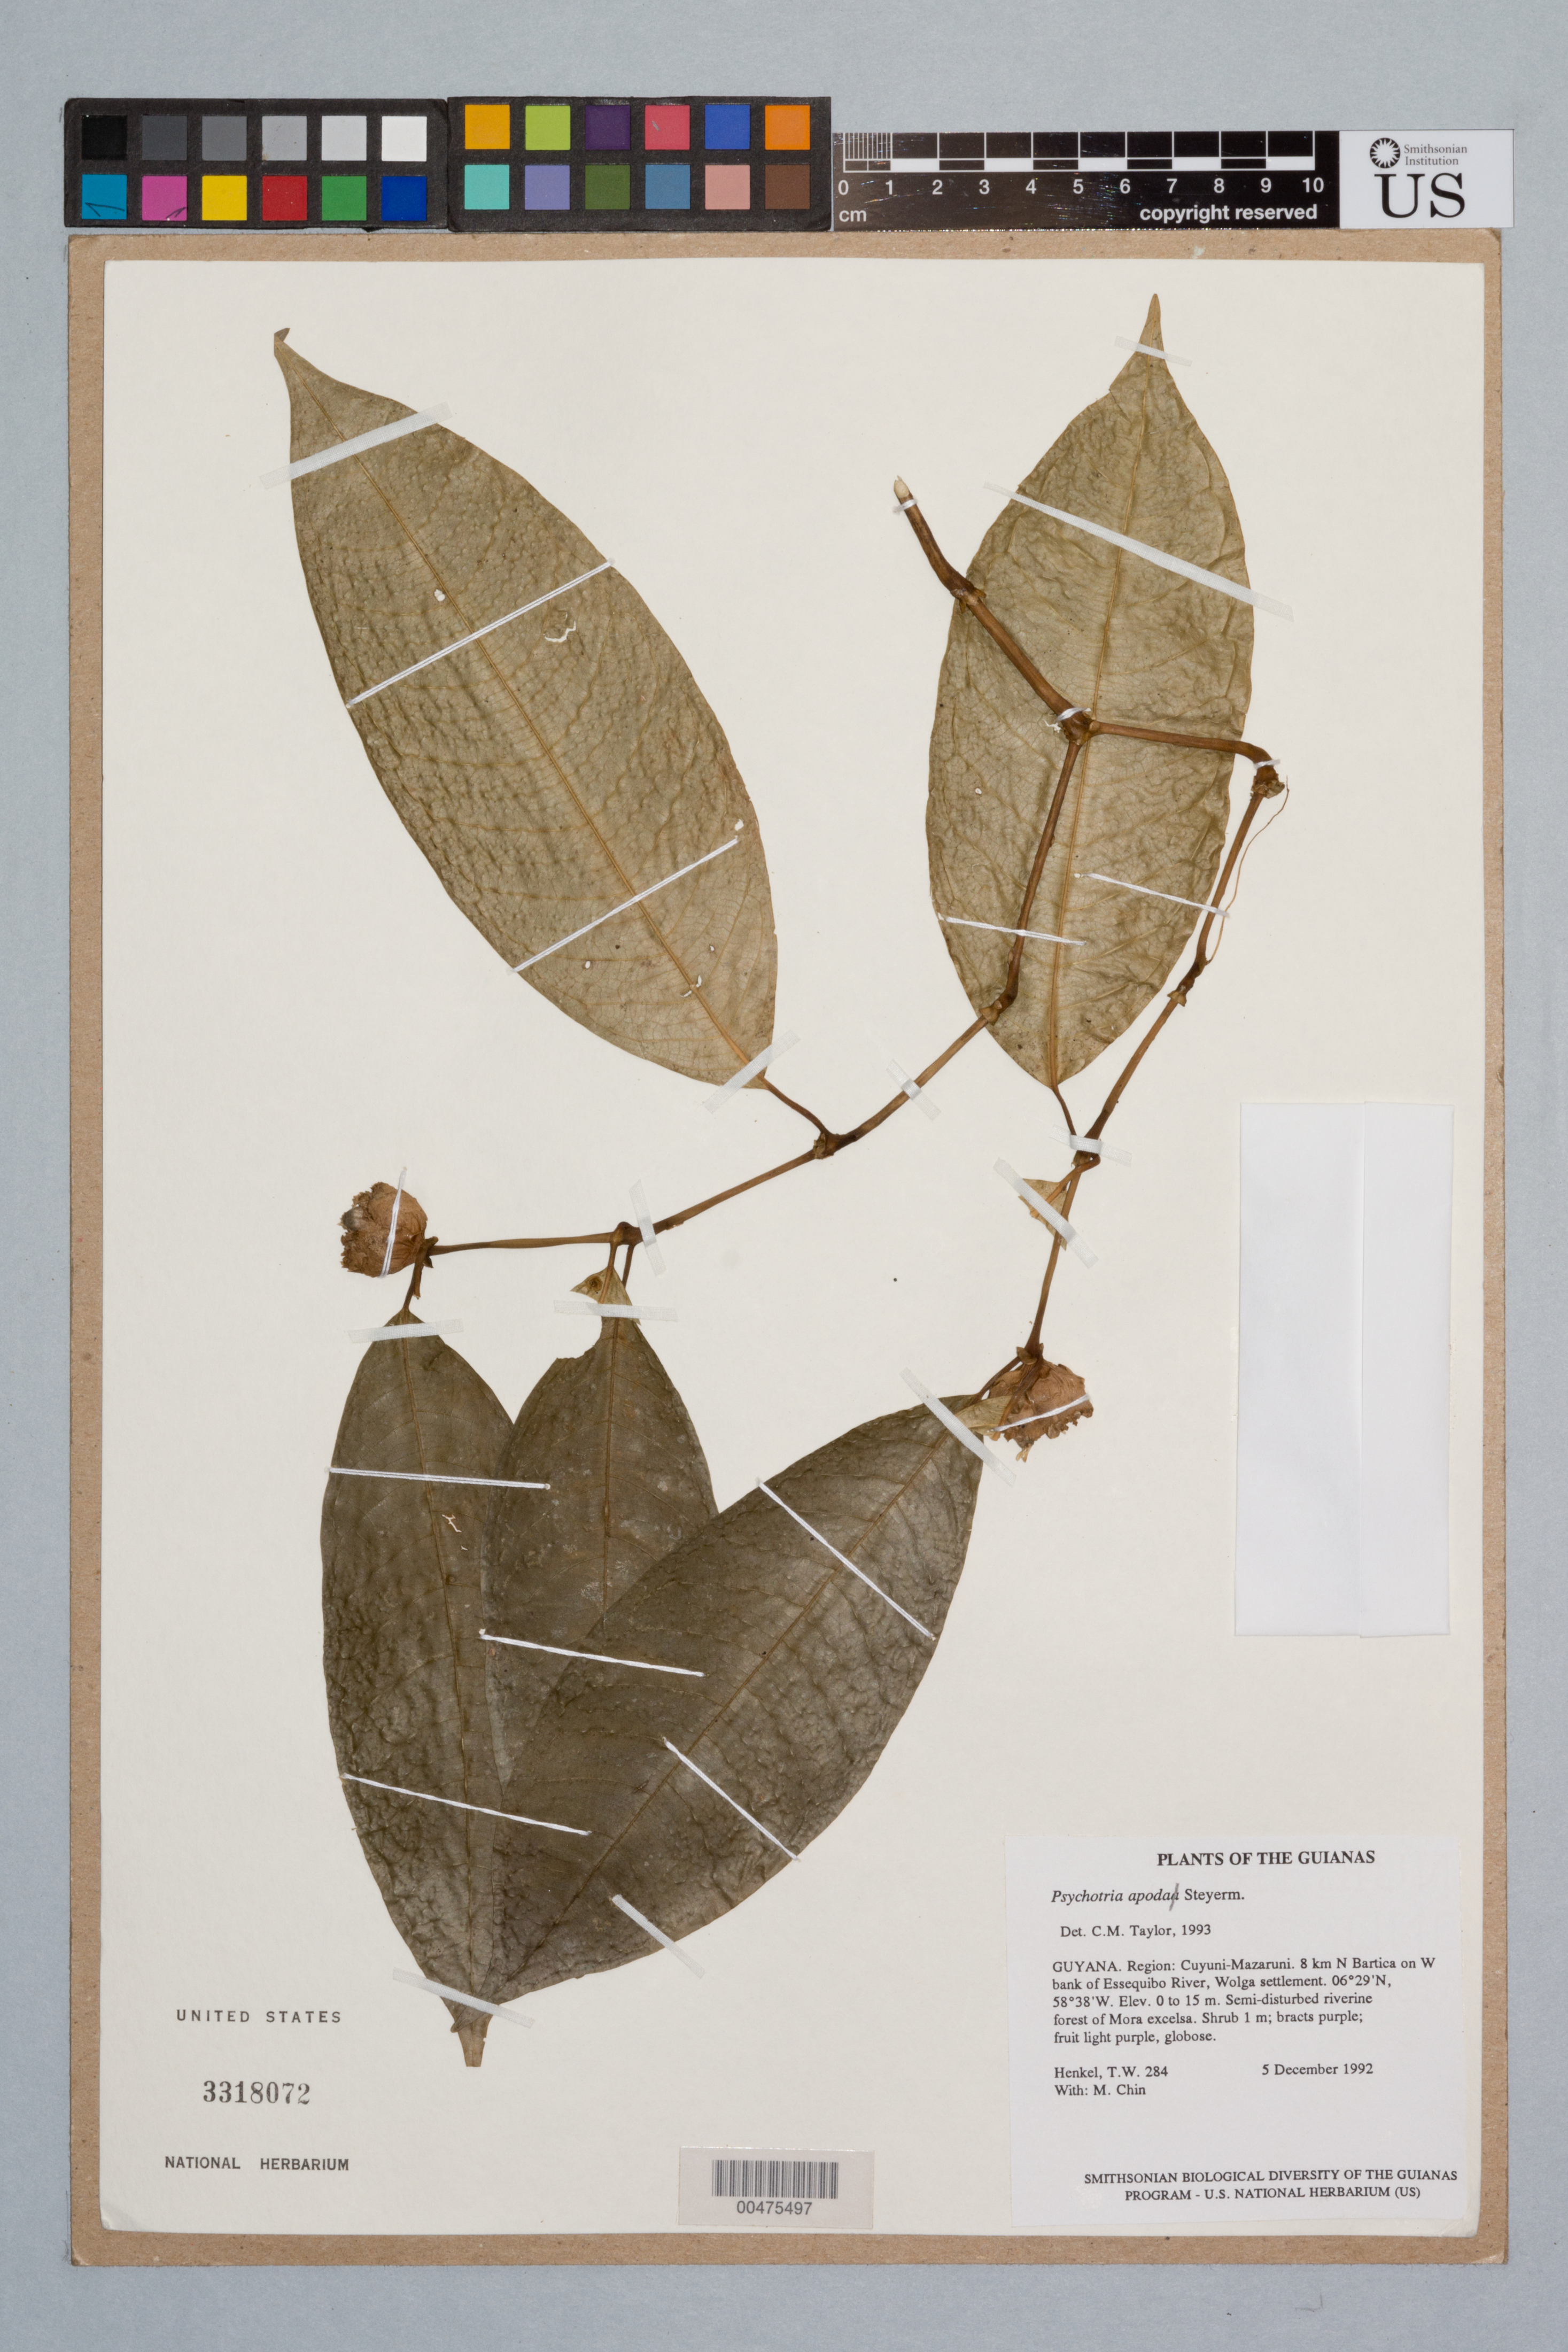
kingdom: Plantae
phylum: Tracheophyta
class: Magnoliopsida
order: Gentianales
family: Rubiaceae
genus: Palicourea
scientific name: Palicourea apoda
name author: (Steyerm.) Delprete & J.H. Kirkbr.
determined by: Kirkbride, J. H., Jr.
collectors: T. Henkel & M. Chin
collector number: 284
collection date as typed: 5 December 1992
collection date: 1992-12-05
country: Guyana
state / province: Cuyuni-Mazaruni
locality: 8 km N Bartica on W bank of Essequibo River, Wolga settlement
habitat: Semi-disturbed riverine forest of Mora excelsa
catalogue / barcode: US 3318072